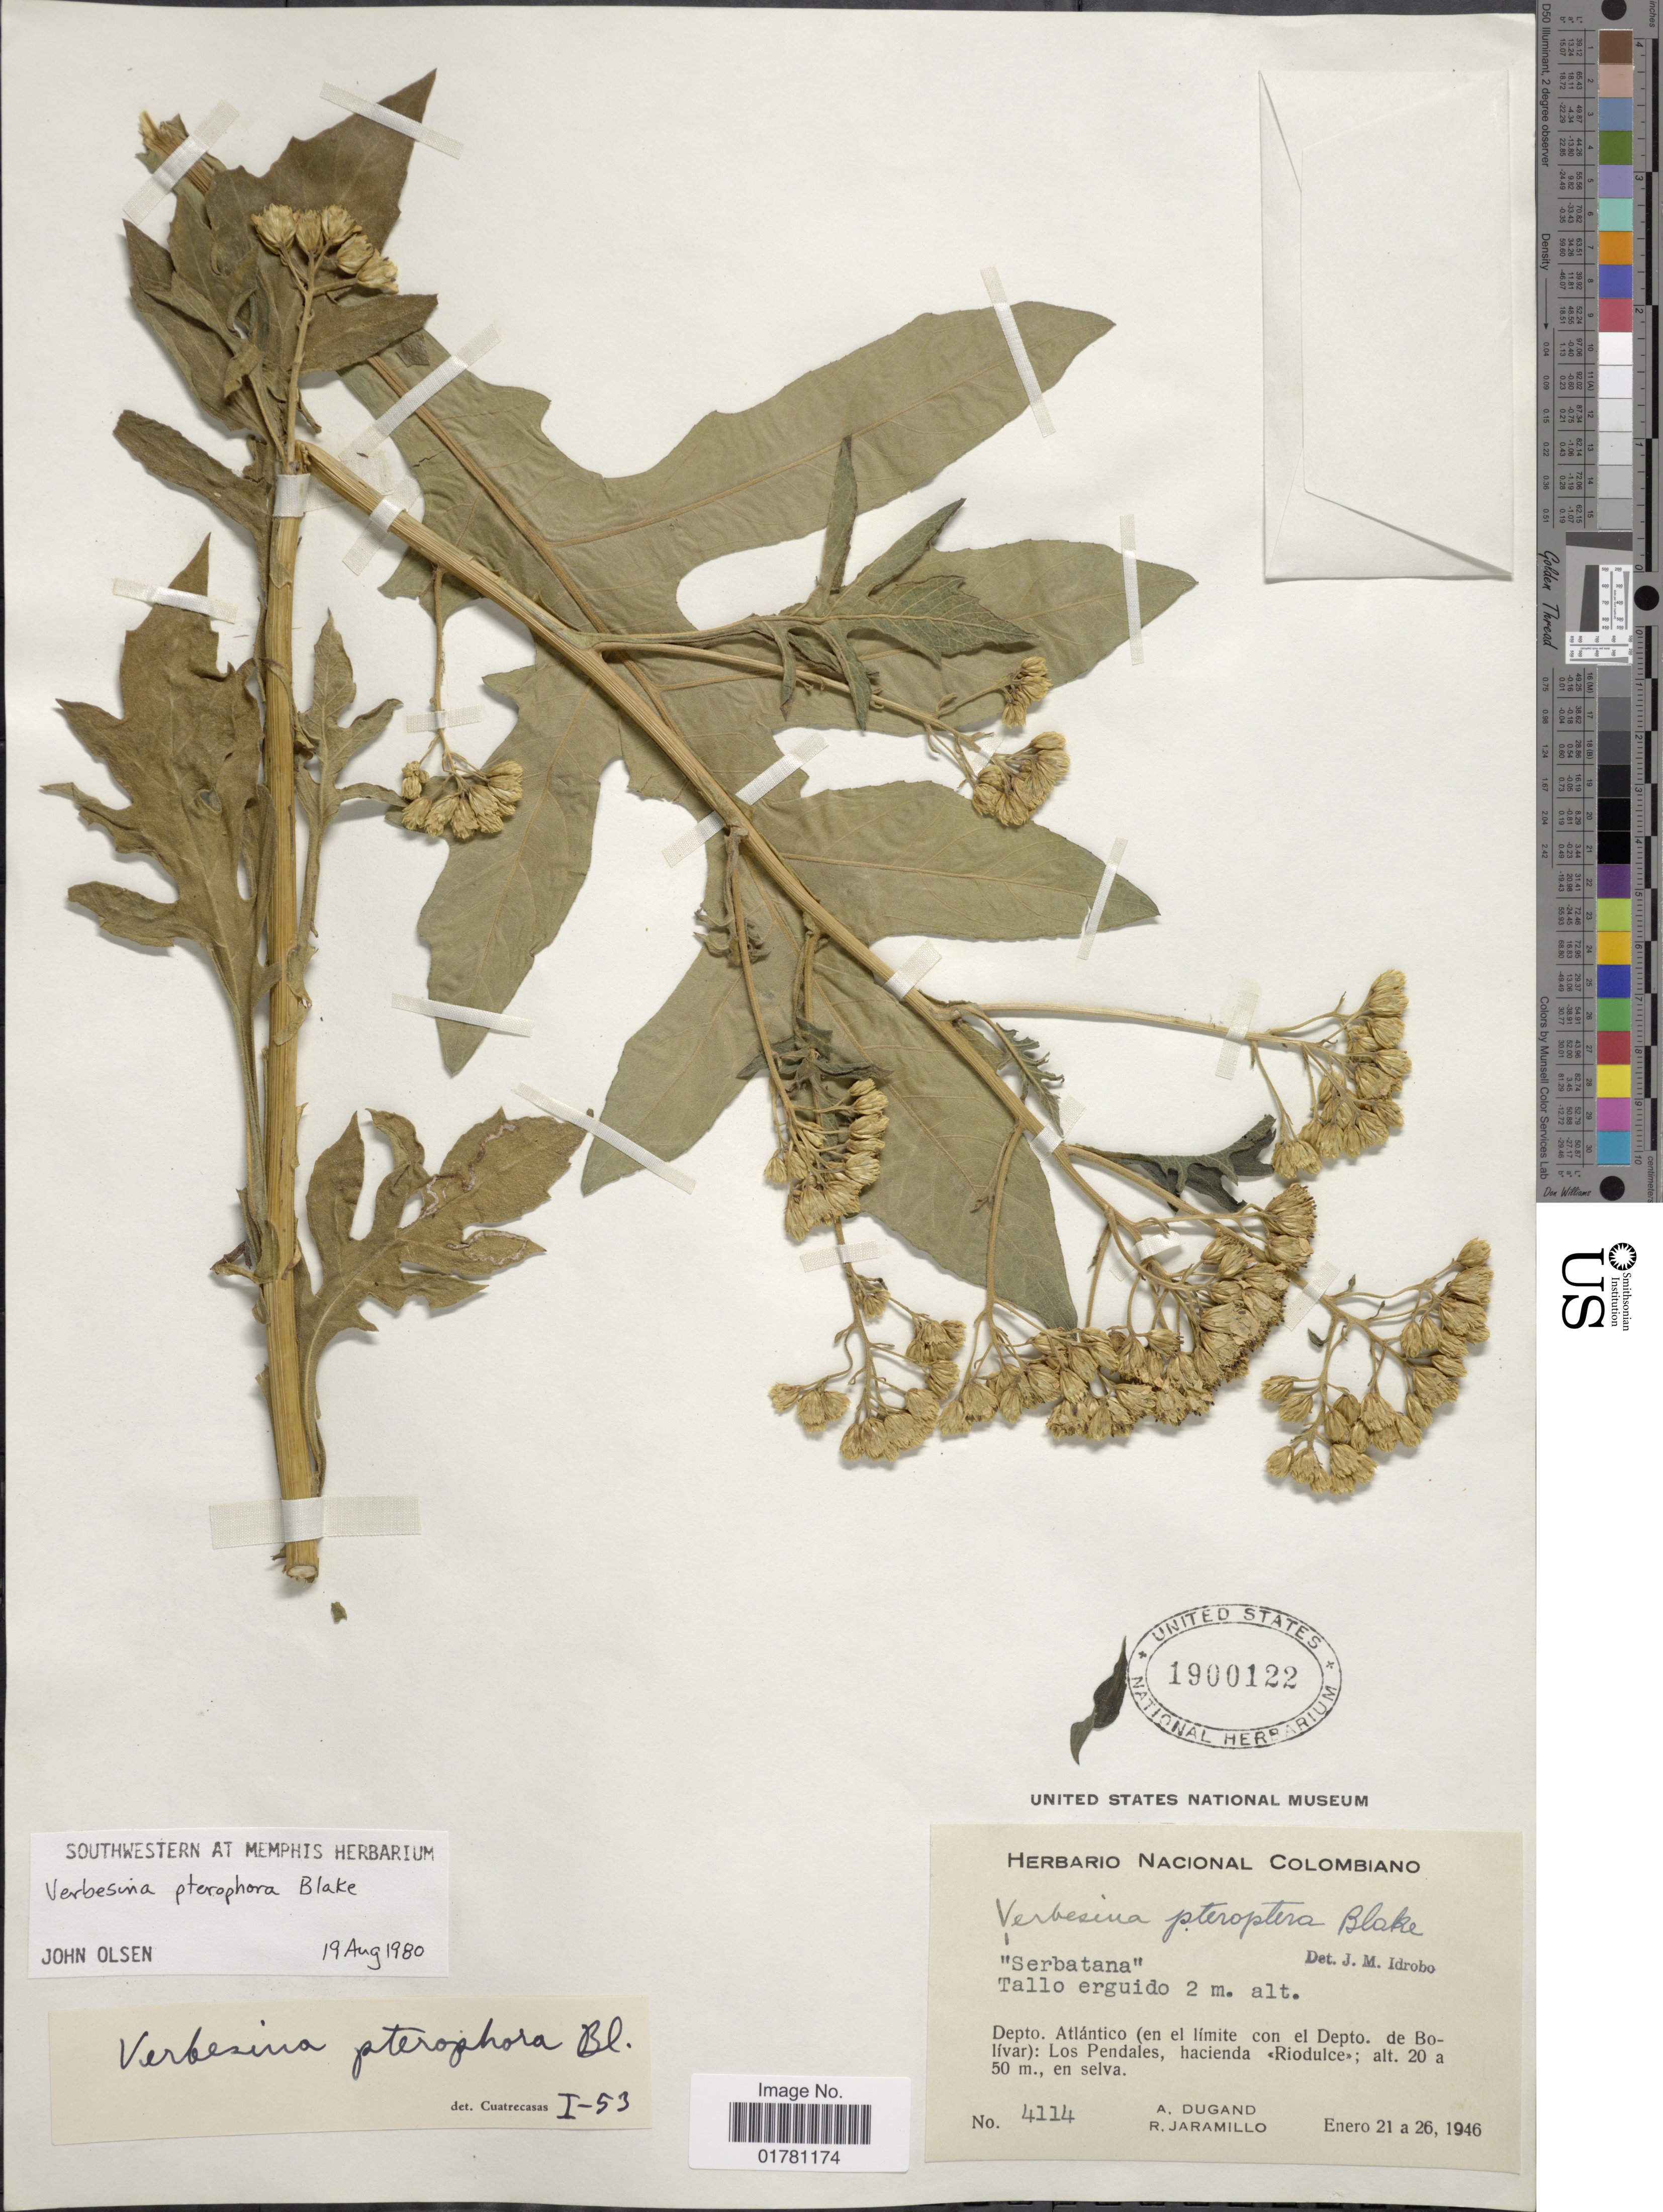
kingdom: Plantae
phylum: Tracheophyta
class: Magnoliopsida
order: Asterales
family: Asteraceae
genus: Verbesina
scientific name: Verbesina pterophora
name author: S.F. Blake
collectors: A. Dugand & R. Jaramillo M.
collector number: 4114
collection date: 1946-01-21/1946-01-26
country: Colombia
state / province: Atlántico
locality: Depto. Atlántico (en el límite con el Depto. de Bolívar) Los Pendales, hacienda <<Riodulce>>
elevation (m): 20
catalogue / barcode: US 1900122